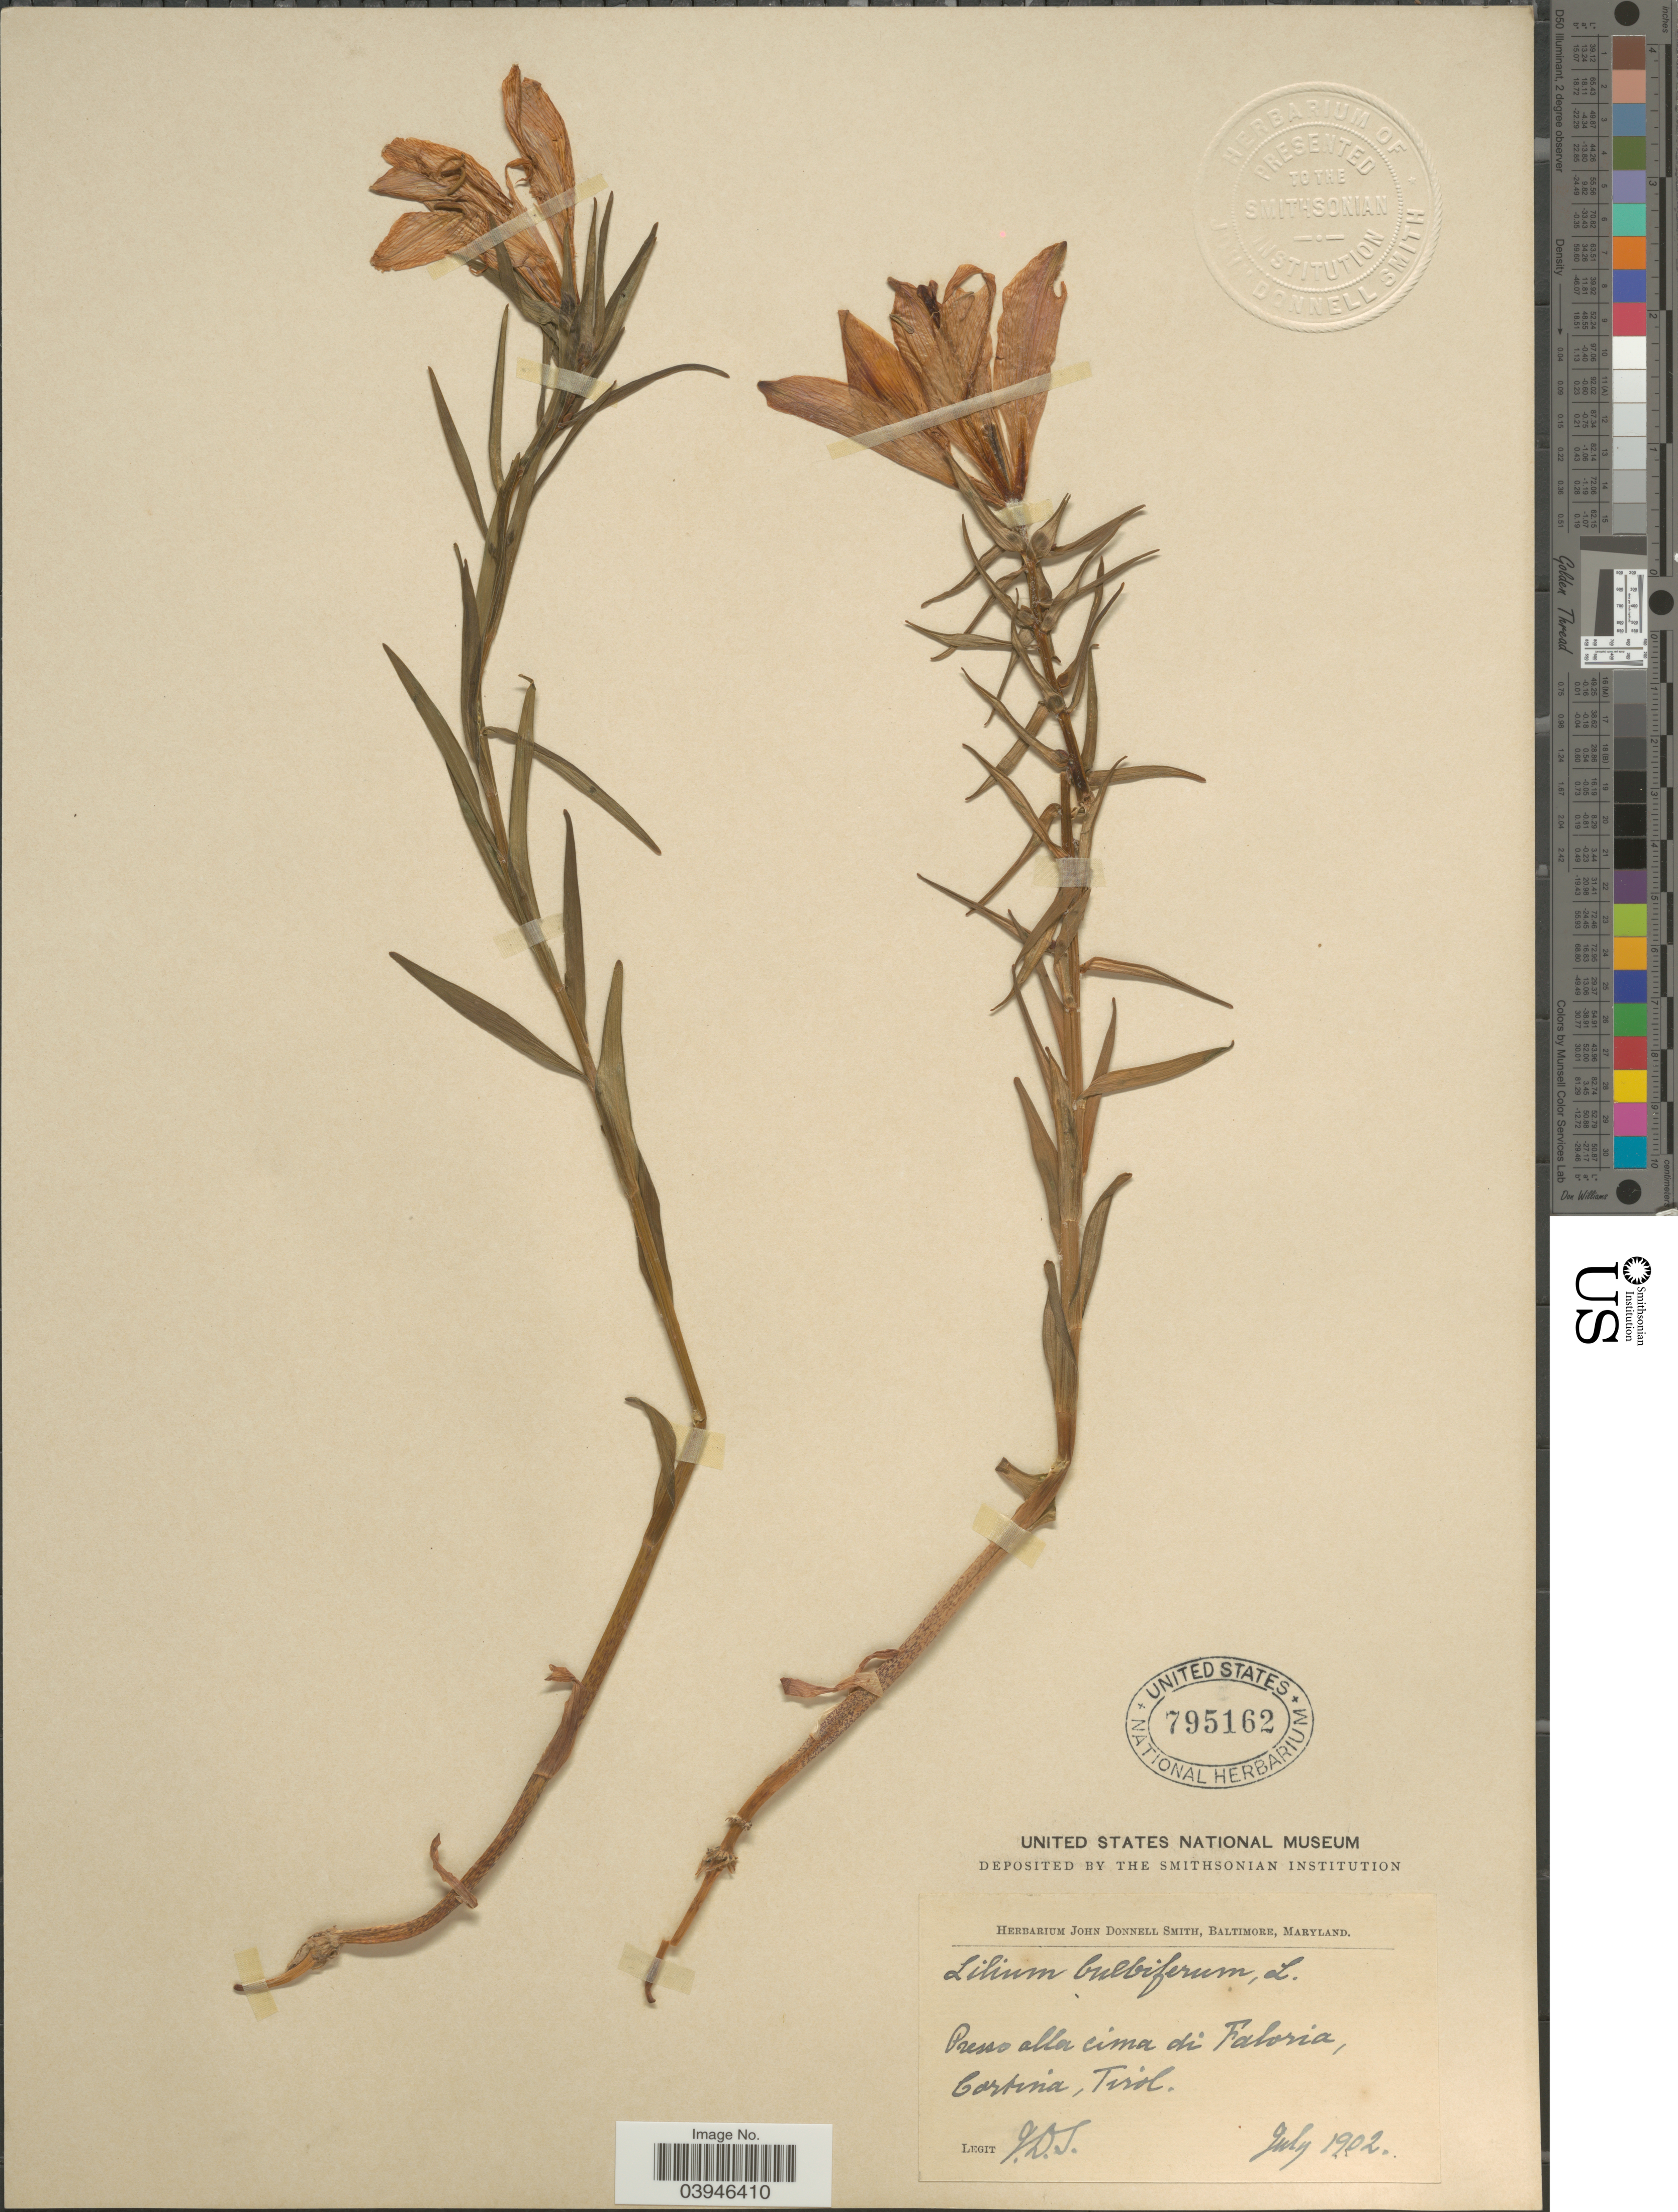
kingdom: Plantae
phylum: Tracheophyta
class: Liliopsida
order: Liliales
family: Liliaceae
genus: Lilium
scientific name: Lilium bulbiferum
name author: L.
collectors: J. Donnell Smith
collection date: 1902-07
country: Italy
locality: Presso alla cima di Faloria, Cartina, Tirol.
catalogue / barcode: US 795162